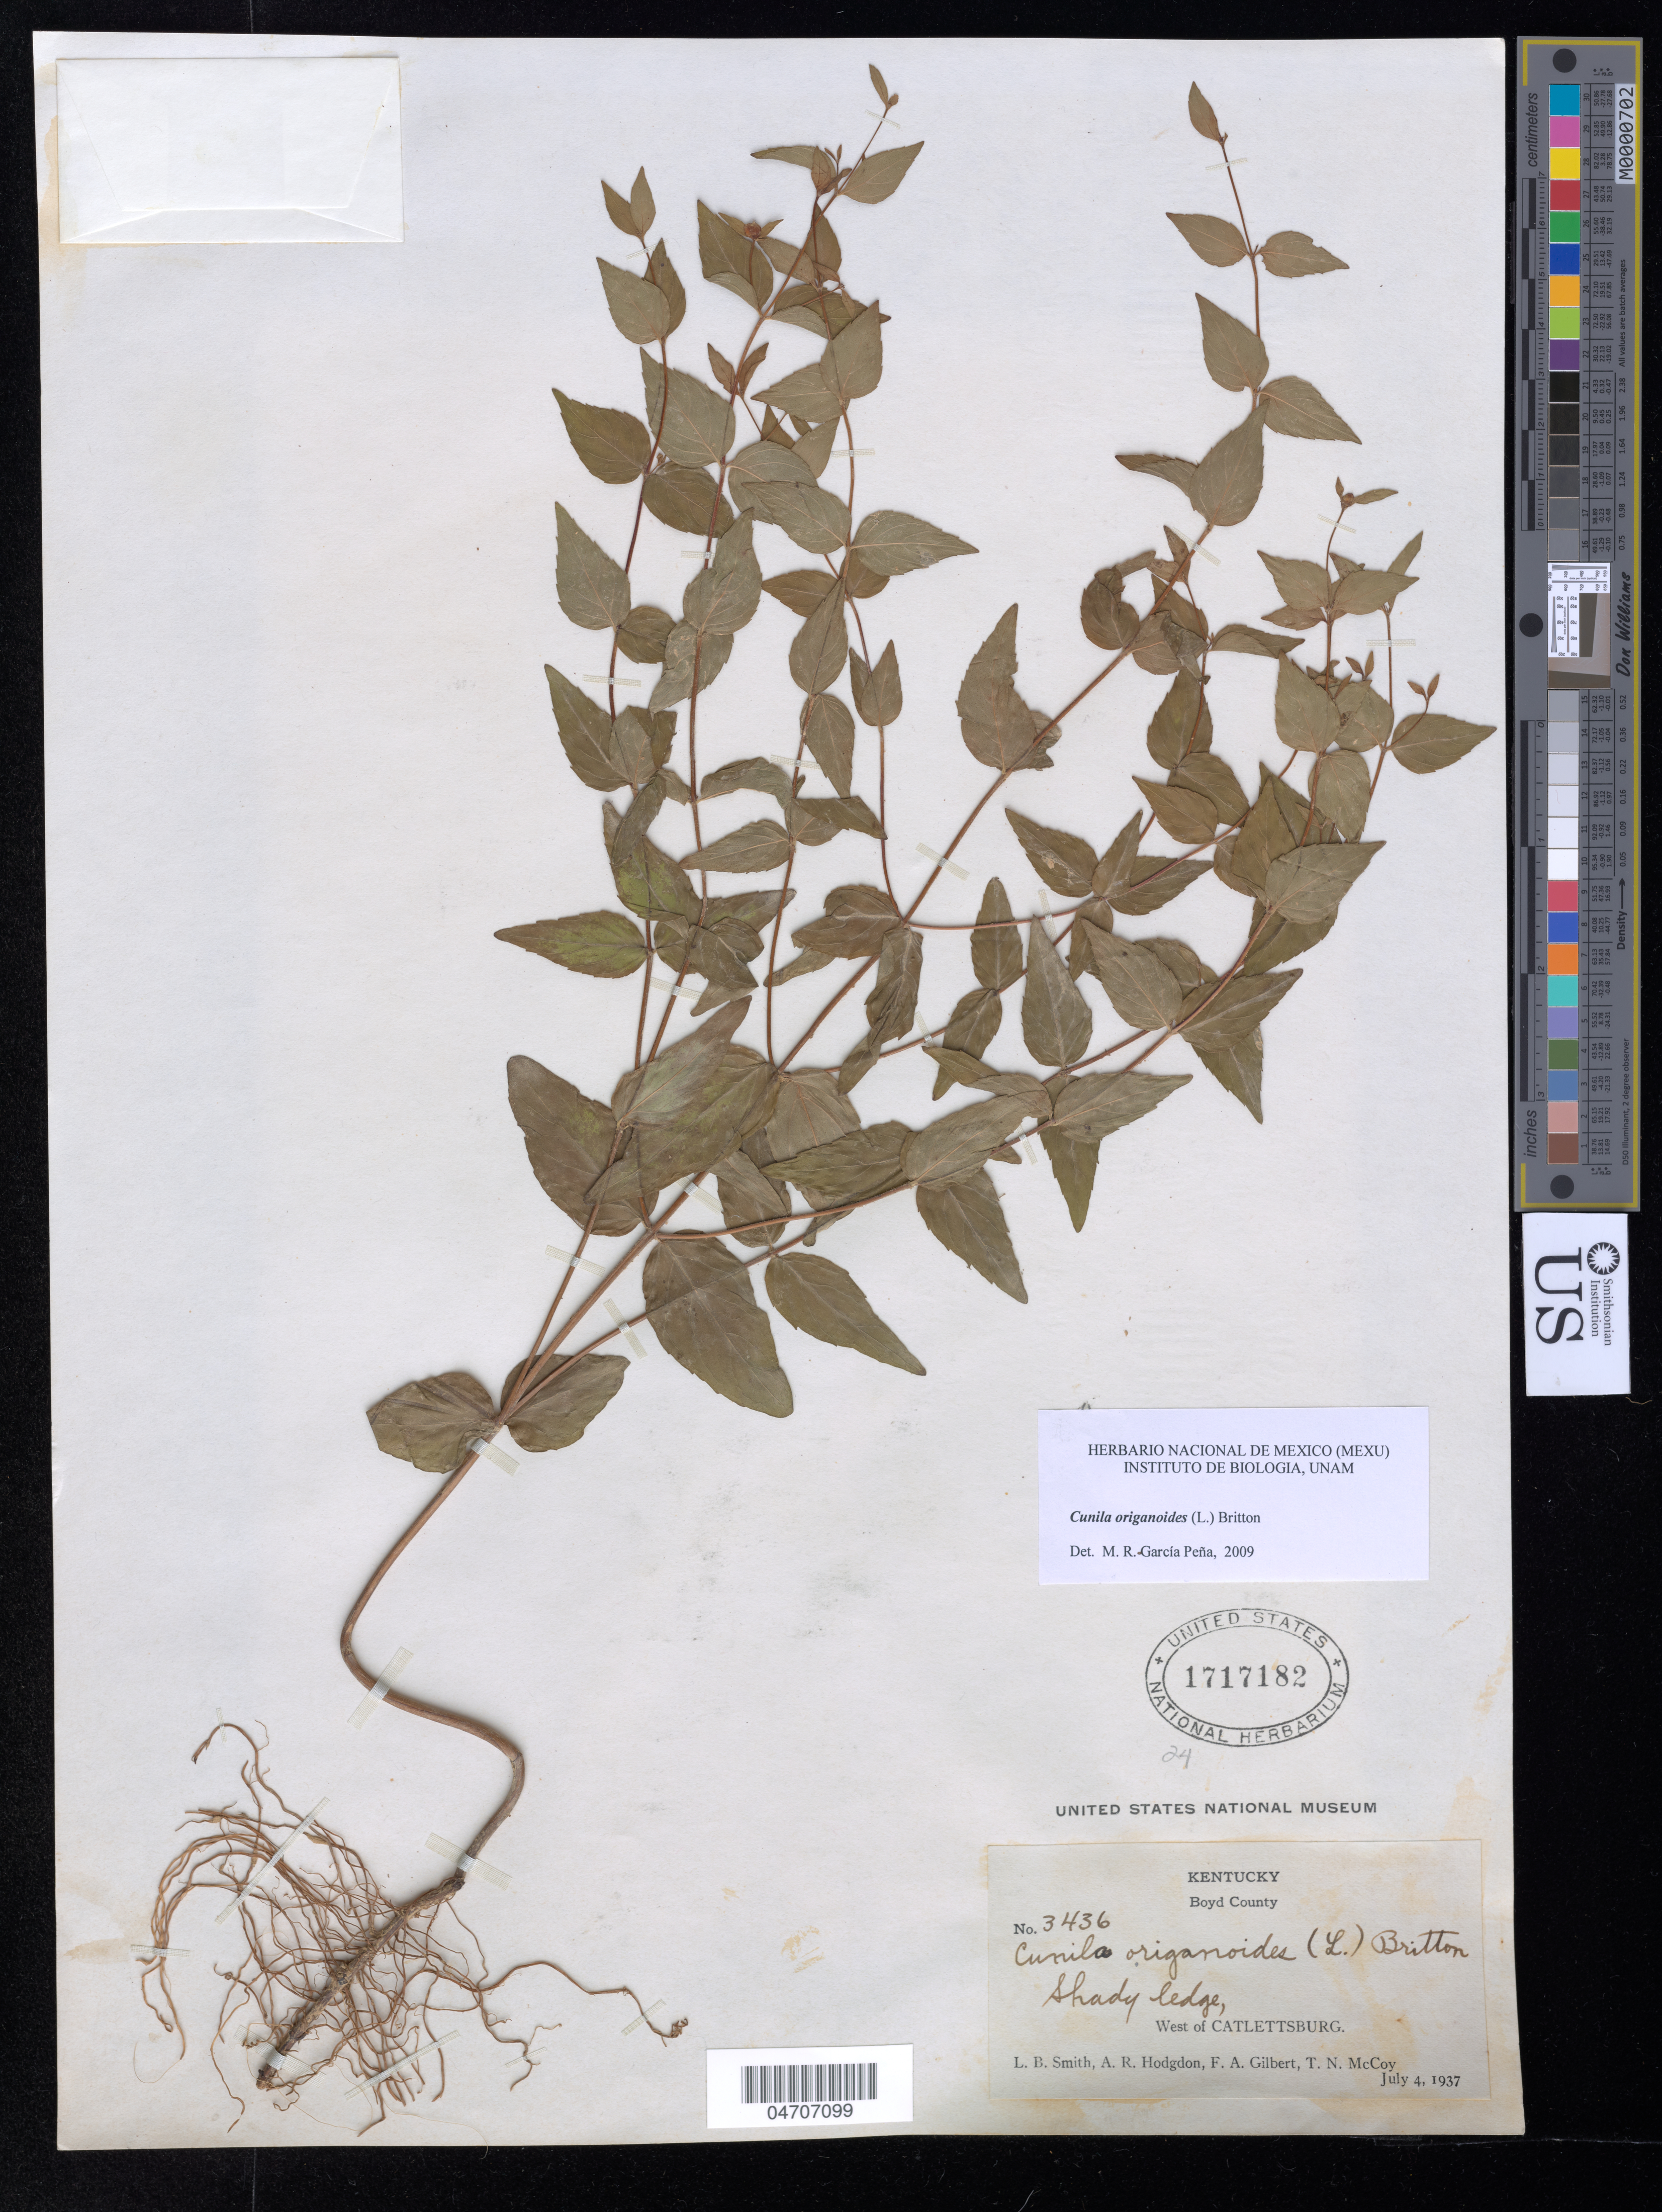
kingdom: Plantae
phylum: Tracheophyta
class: Magnoliopsida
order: Lamiales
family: Lamiaceae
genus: Cunila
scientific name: Cunila origanoides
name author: (L.) Britton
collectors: L. Smith, A. R. Hodgdon, F. A. Gilbert & T. N. McCoy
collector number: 3436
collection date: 1937-07-04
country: United States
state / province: Kentucky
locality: Boyd County. West of Catlettsburg.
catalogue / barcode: US 1717182